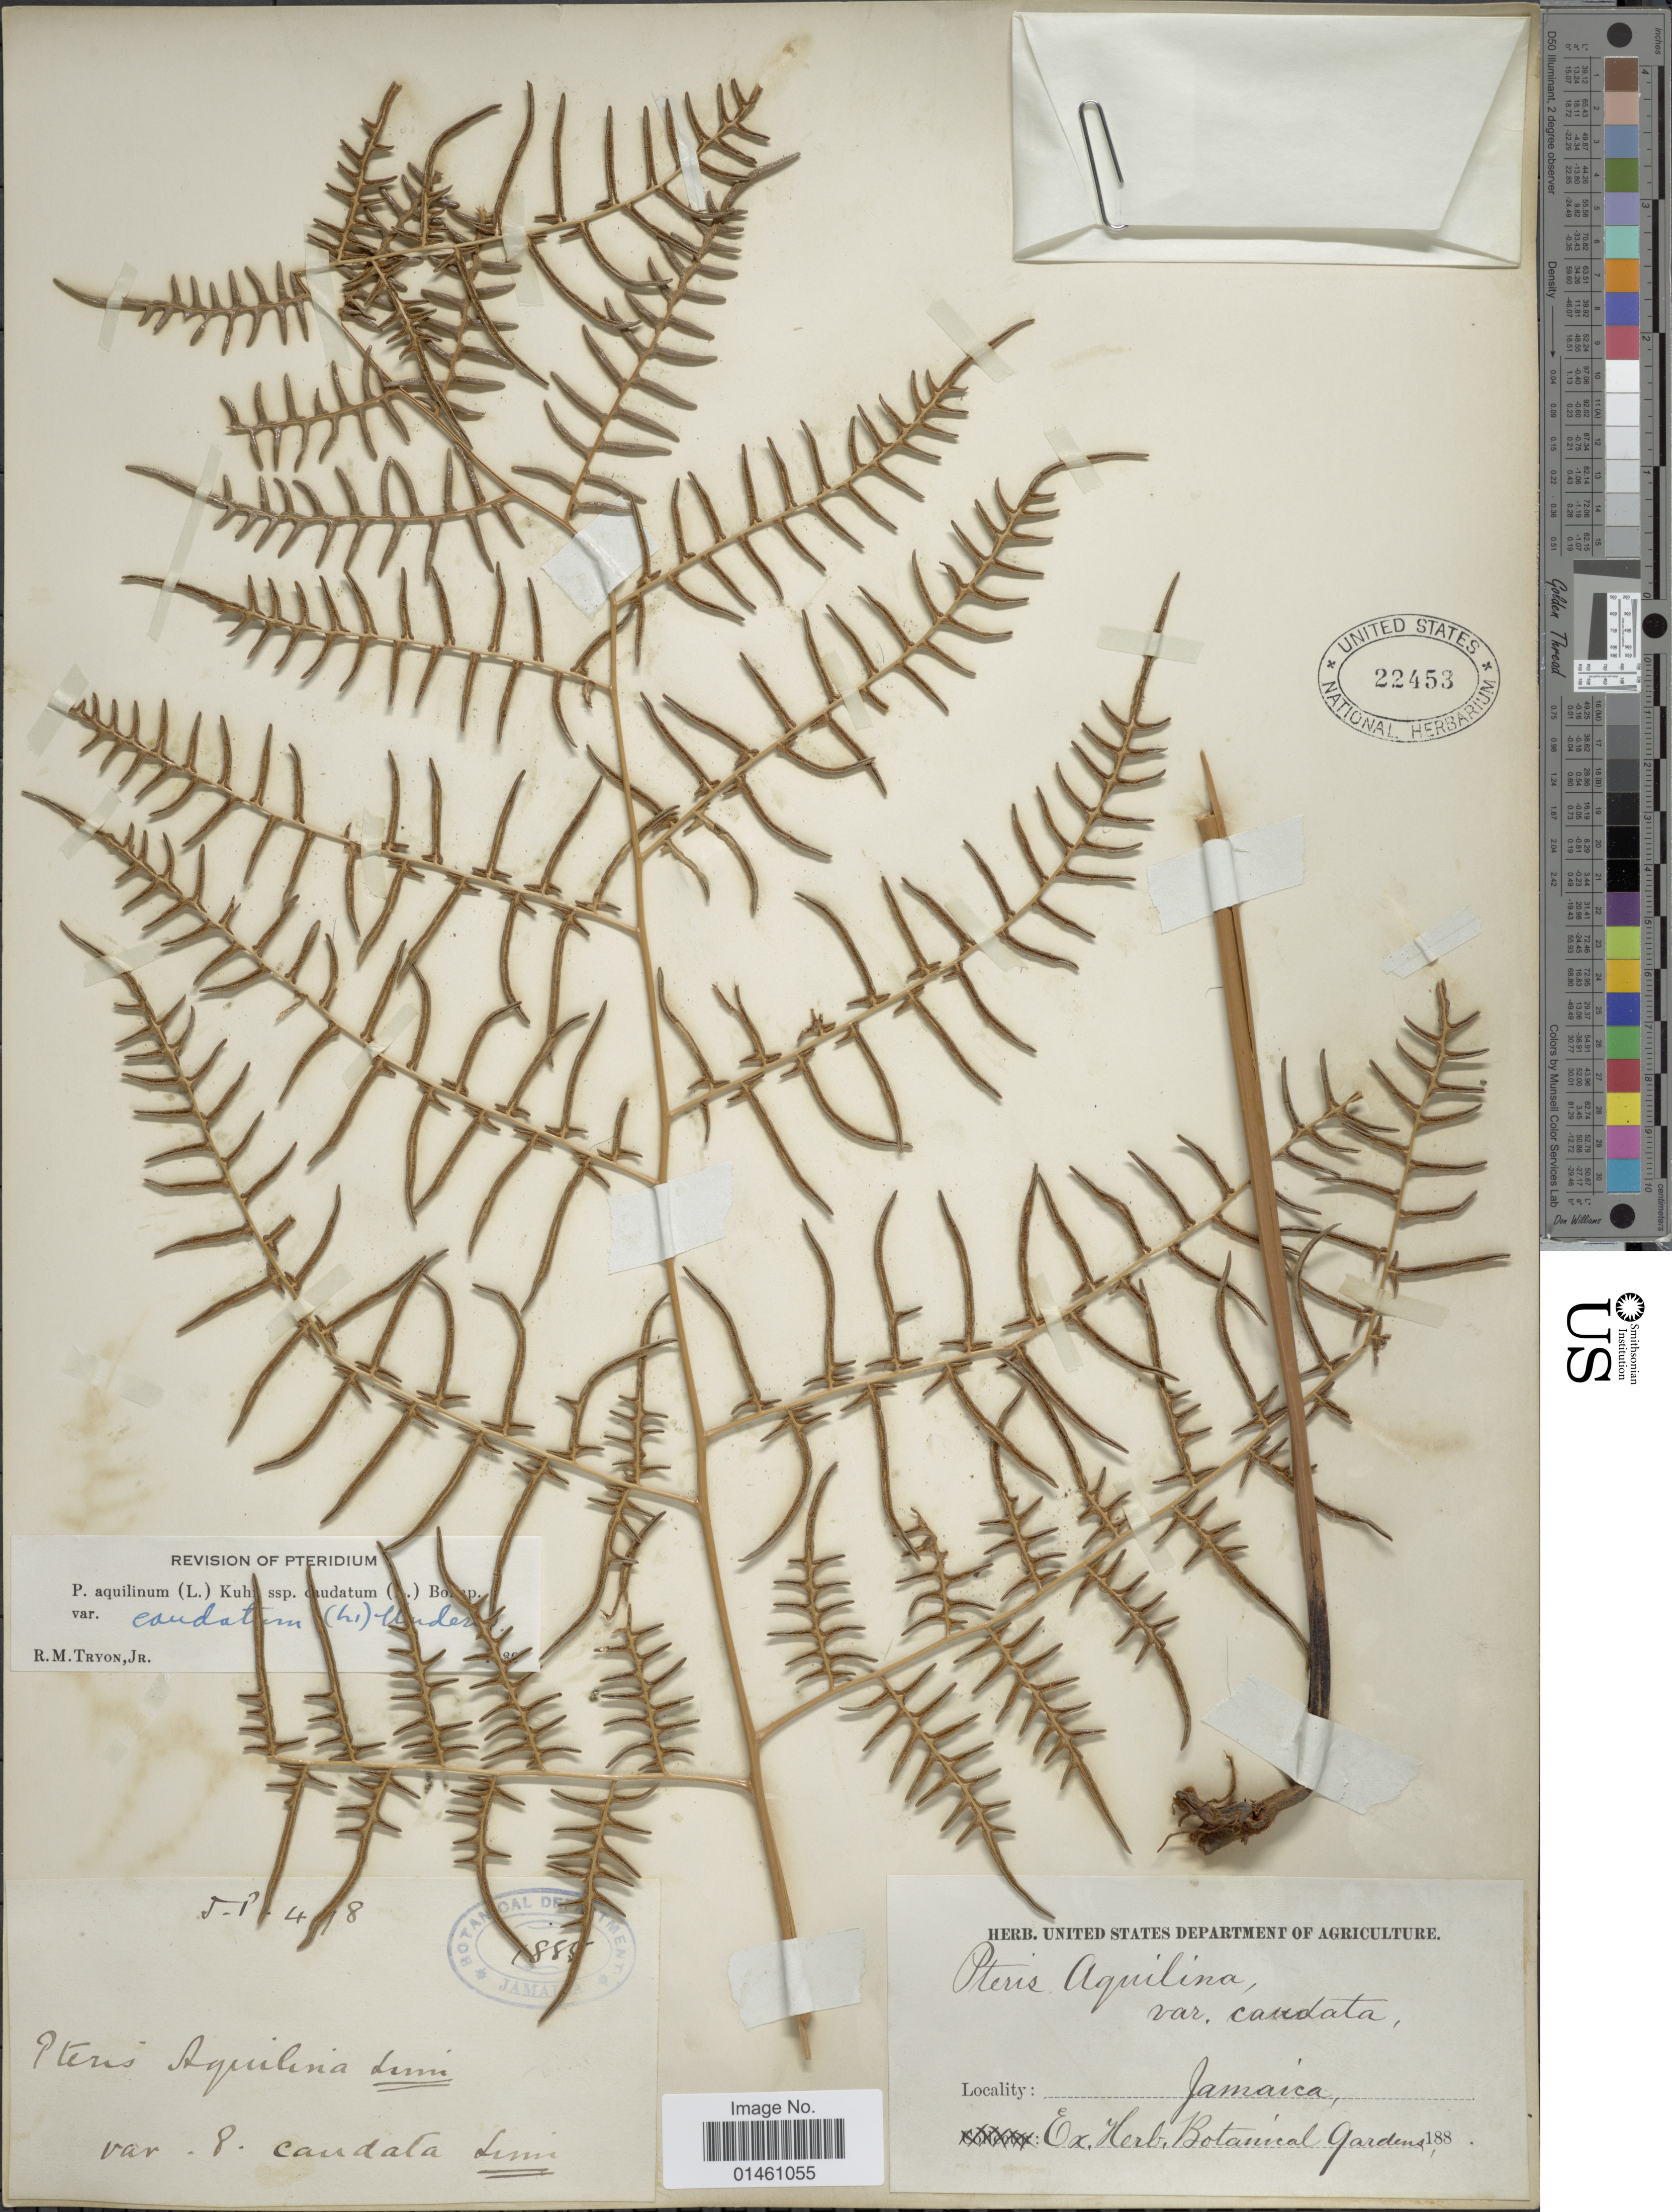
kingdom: Plantae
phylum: Tracheophyta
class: Polypodiopsida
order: Polypodiales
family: Dennstaedtiaceae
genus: Pteridium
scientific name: Pteridium caudatum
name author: (L.) Maxon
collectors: ex herb. Bot. Gard.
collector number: s.p. 478*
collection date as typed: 188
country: Jamaica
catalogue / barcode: US 22453